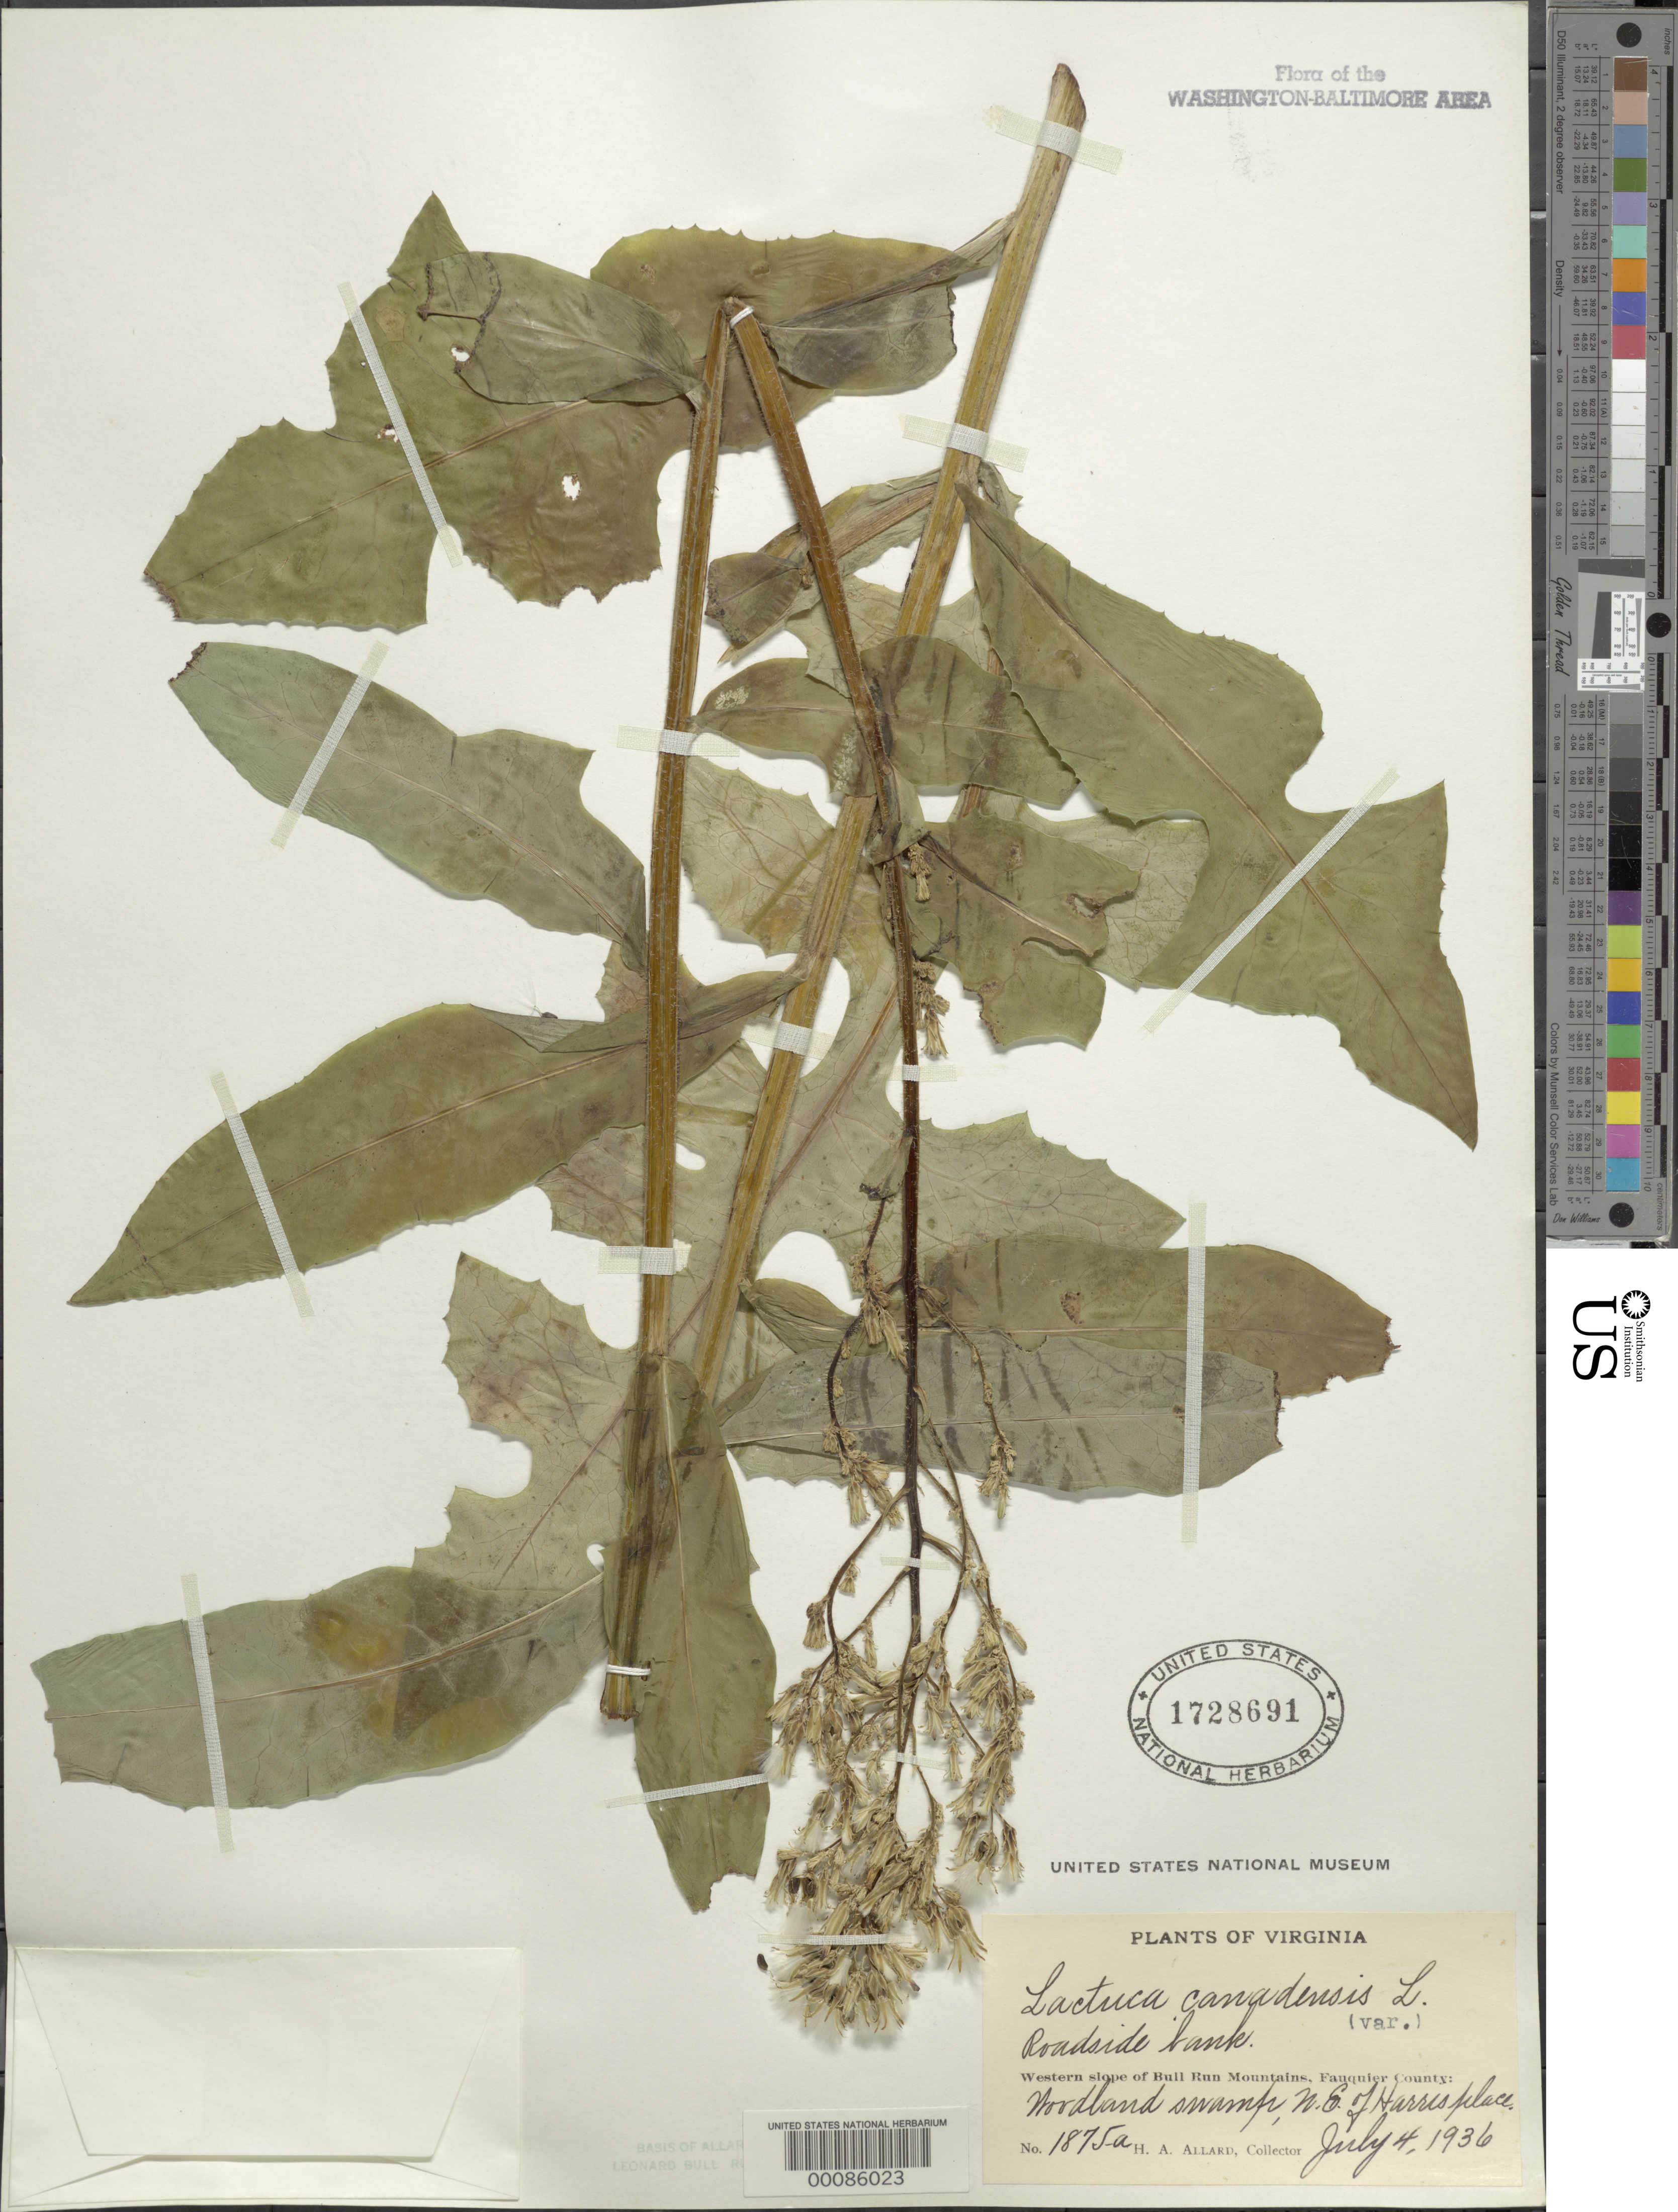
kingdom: Plantae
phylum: Tracheophyta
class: Magnoliopsida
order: Asterales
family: Asteraceae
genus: Lactuca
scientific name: Lactuca canadensis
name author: L.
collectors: H. A. Allard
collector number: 1875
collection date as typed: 04 Jul 1936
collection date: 1936-07-04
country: United States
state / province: Virginia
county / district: Fauquier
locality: NE of Harris place north of Hopewell Gap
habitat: Roadside bank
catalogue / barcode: US 1728691